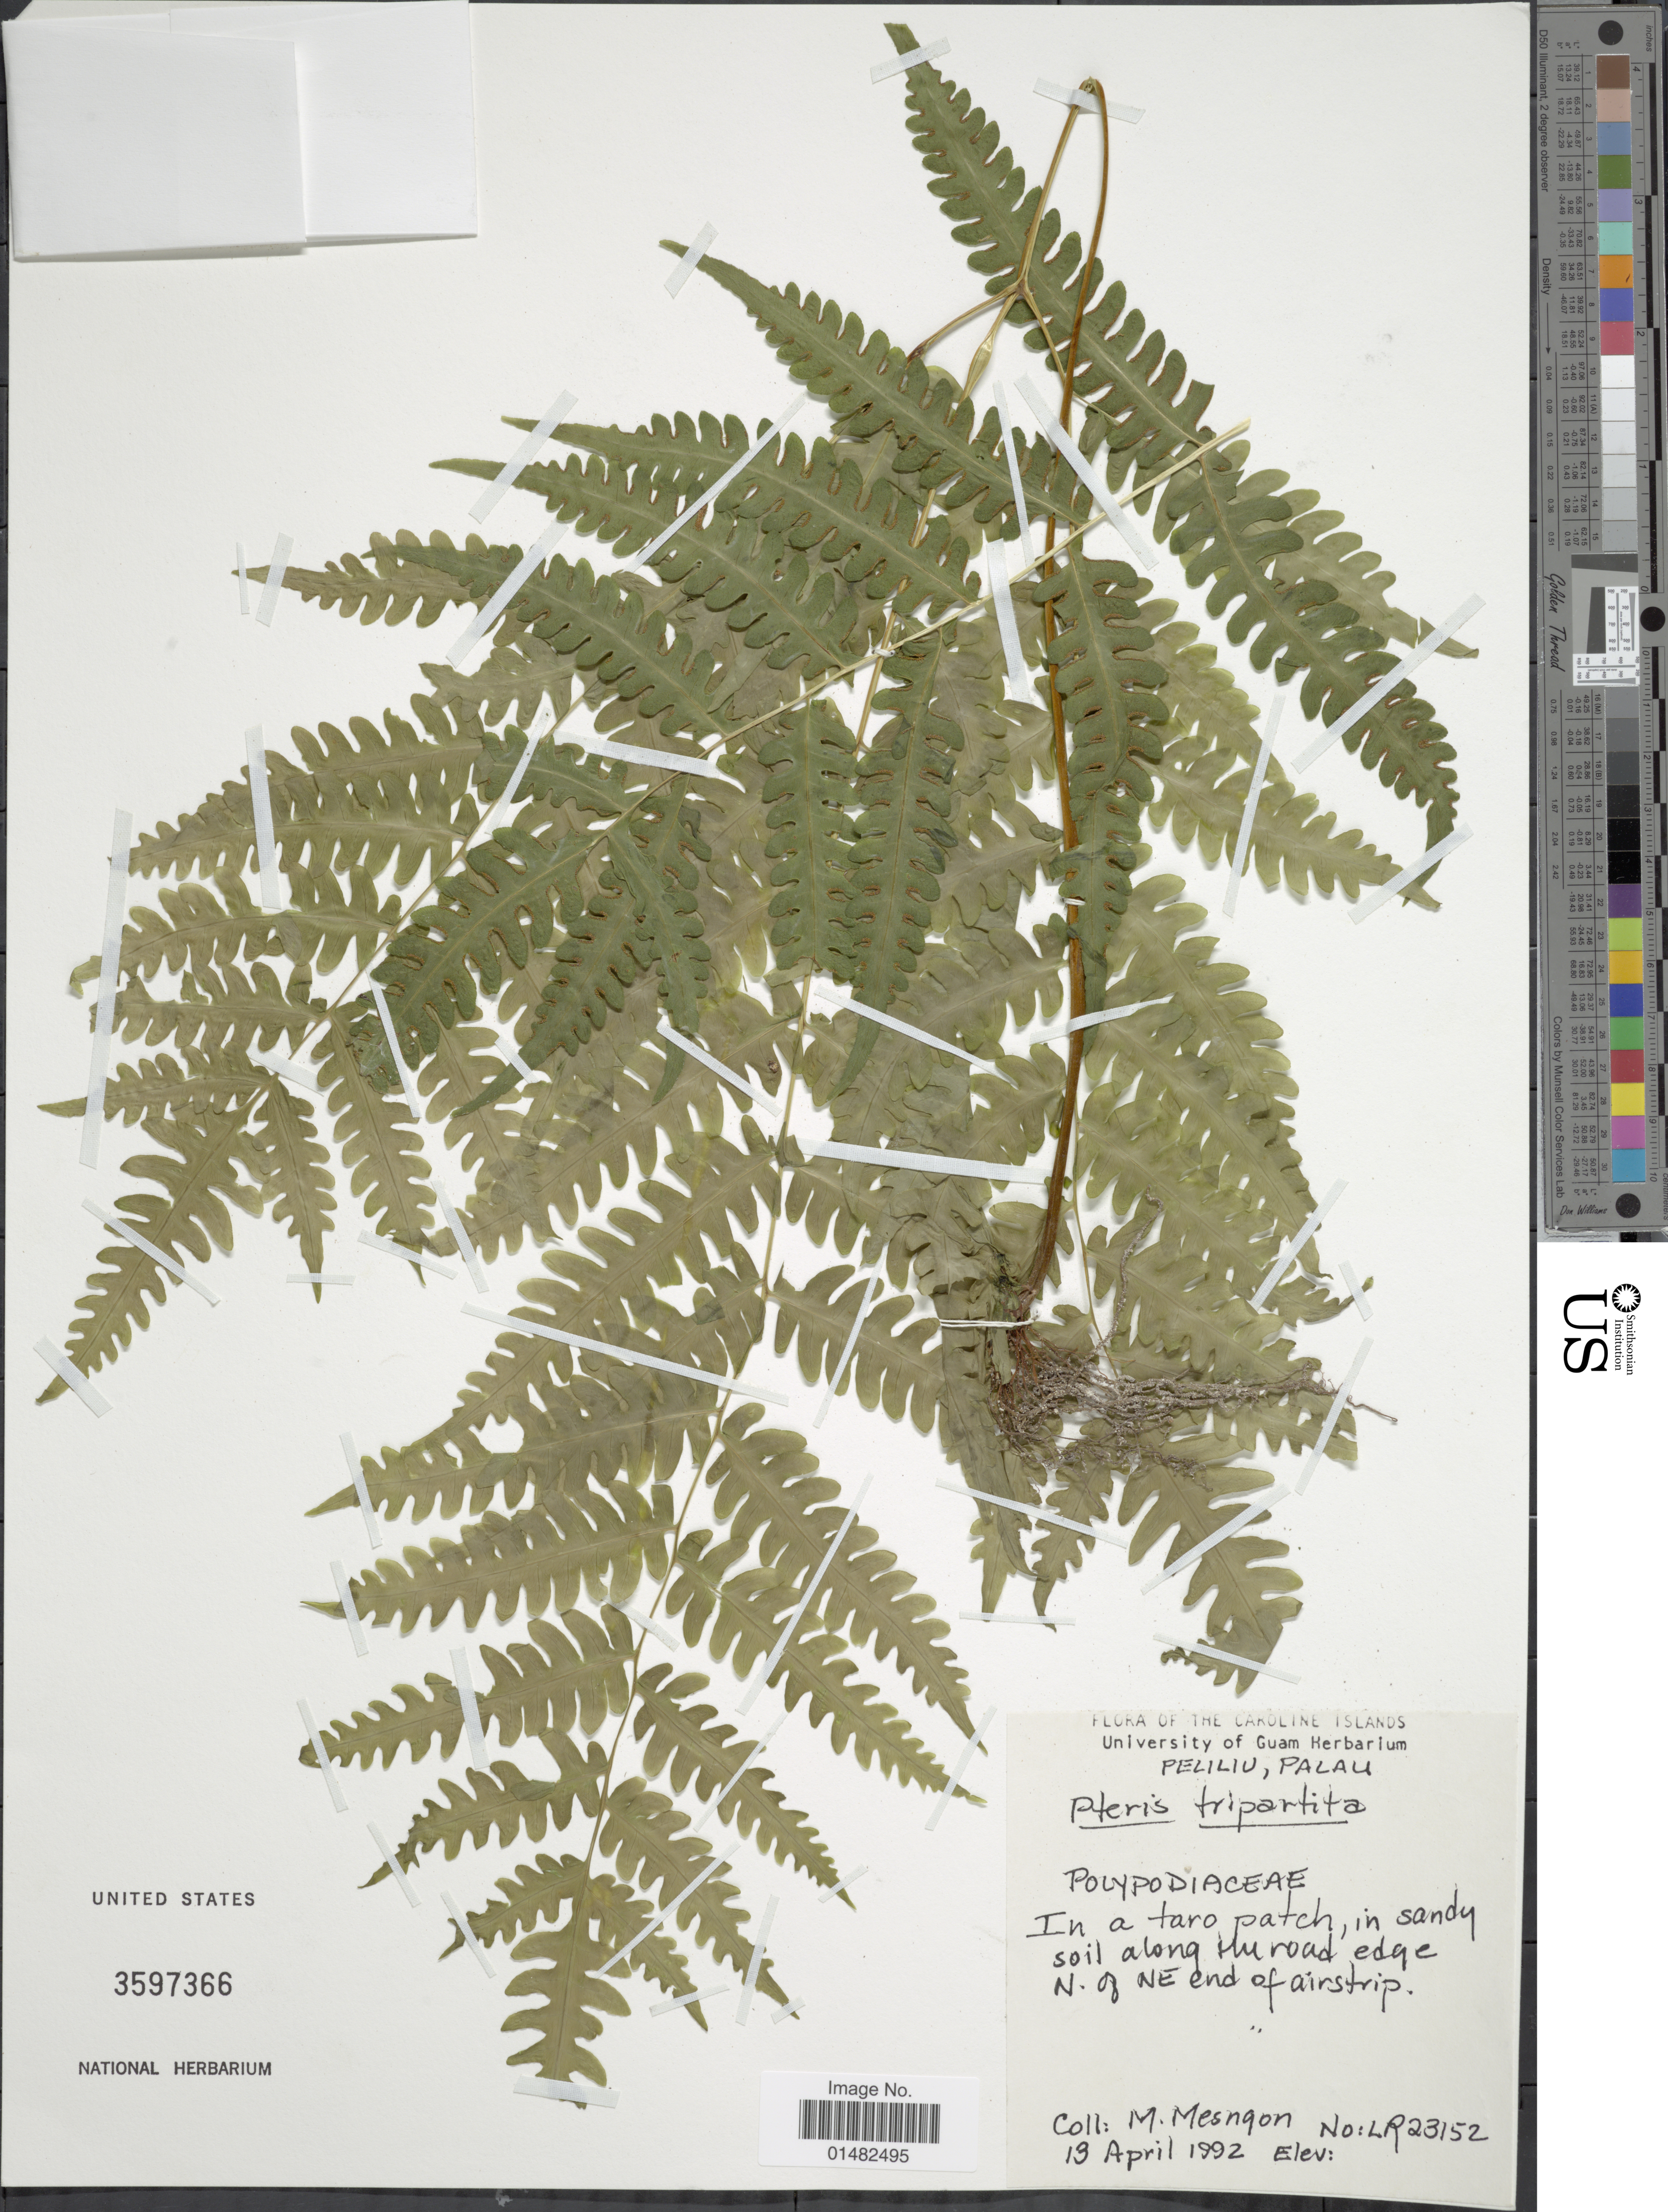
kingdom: Plantae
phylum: Tracheophyta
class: Polypodiopsida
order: Polypodiales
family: Pteridaceae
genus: Pteris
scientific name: Pteris tripartita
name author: Sw.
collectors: M. Mesngon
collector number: LR23152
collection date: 1992-04-13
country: Palau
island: Beliliou [Peleliu]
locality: Peleliu, In a taro patch,in sandy soil along the road edge N. of NE end of airstrip, Palau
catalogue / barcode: US 3597366